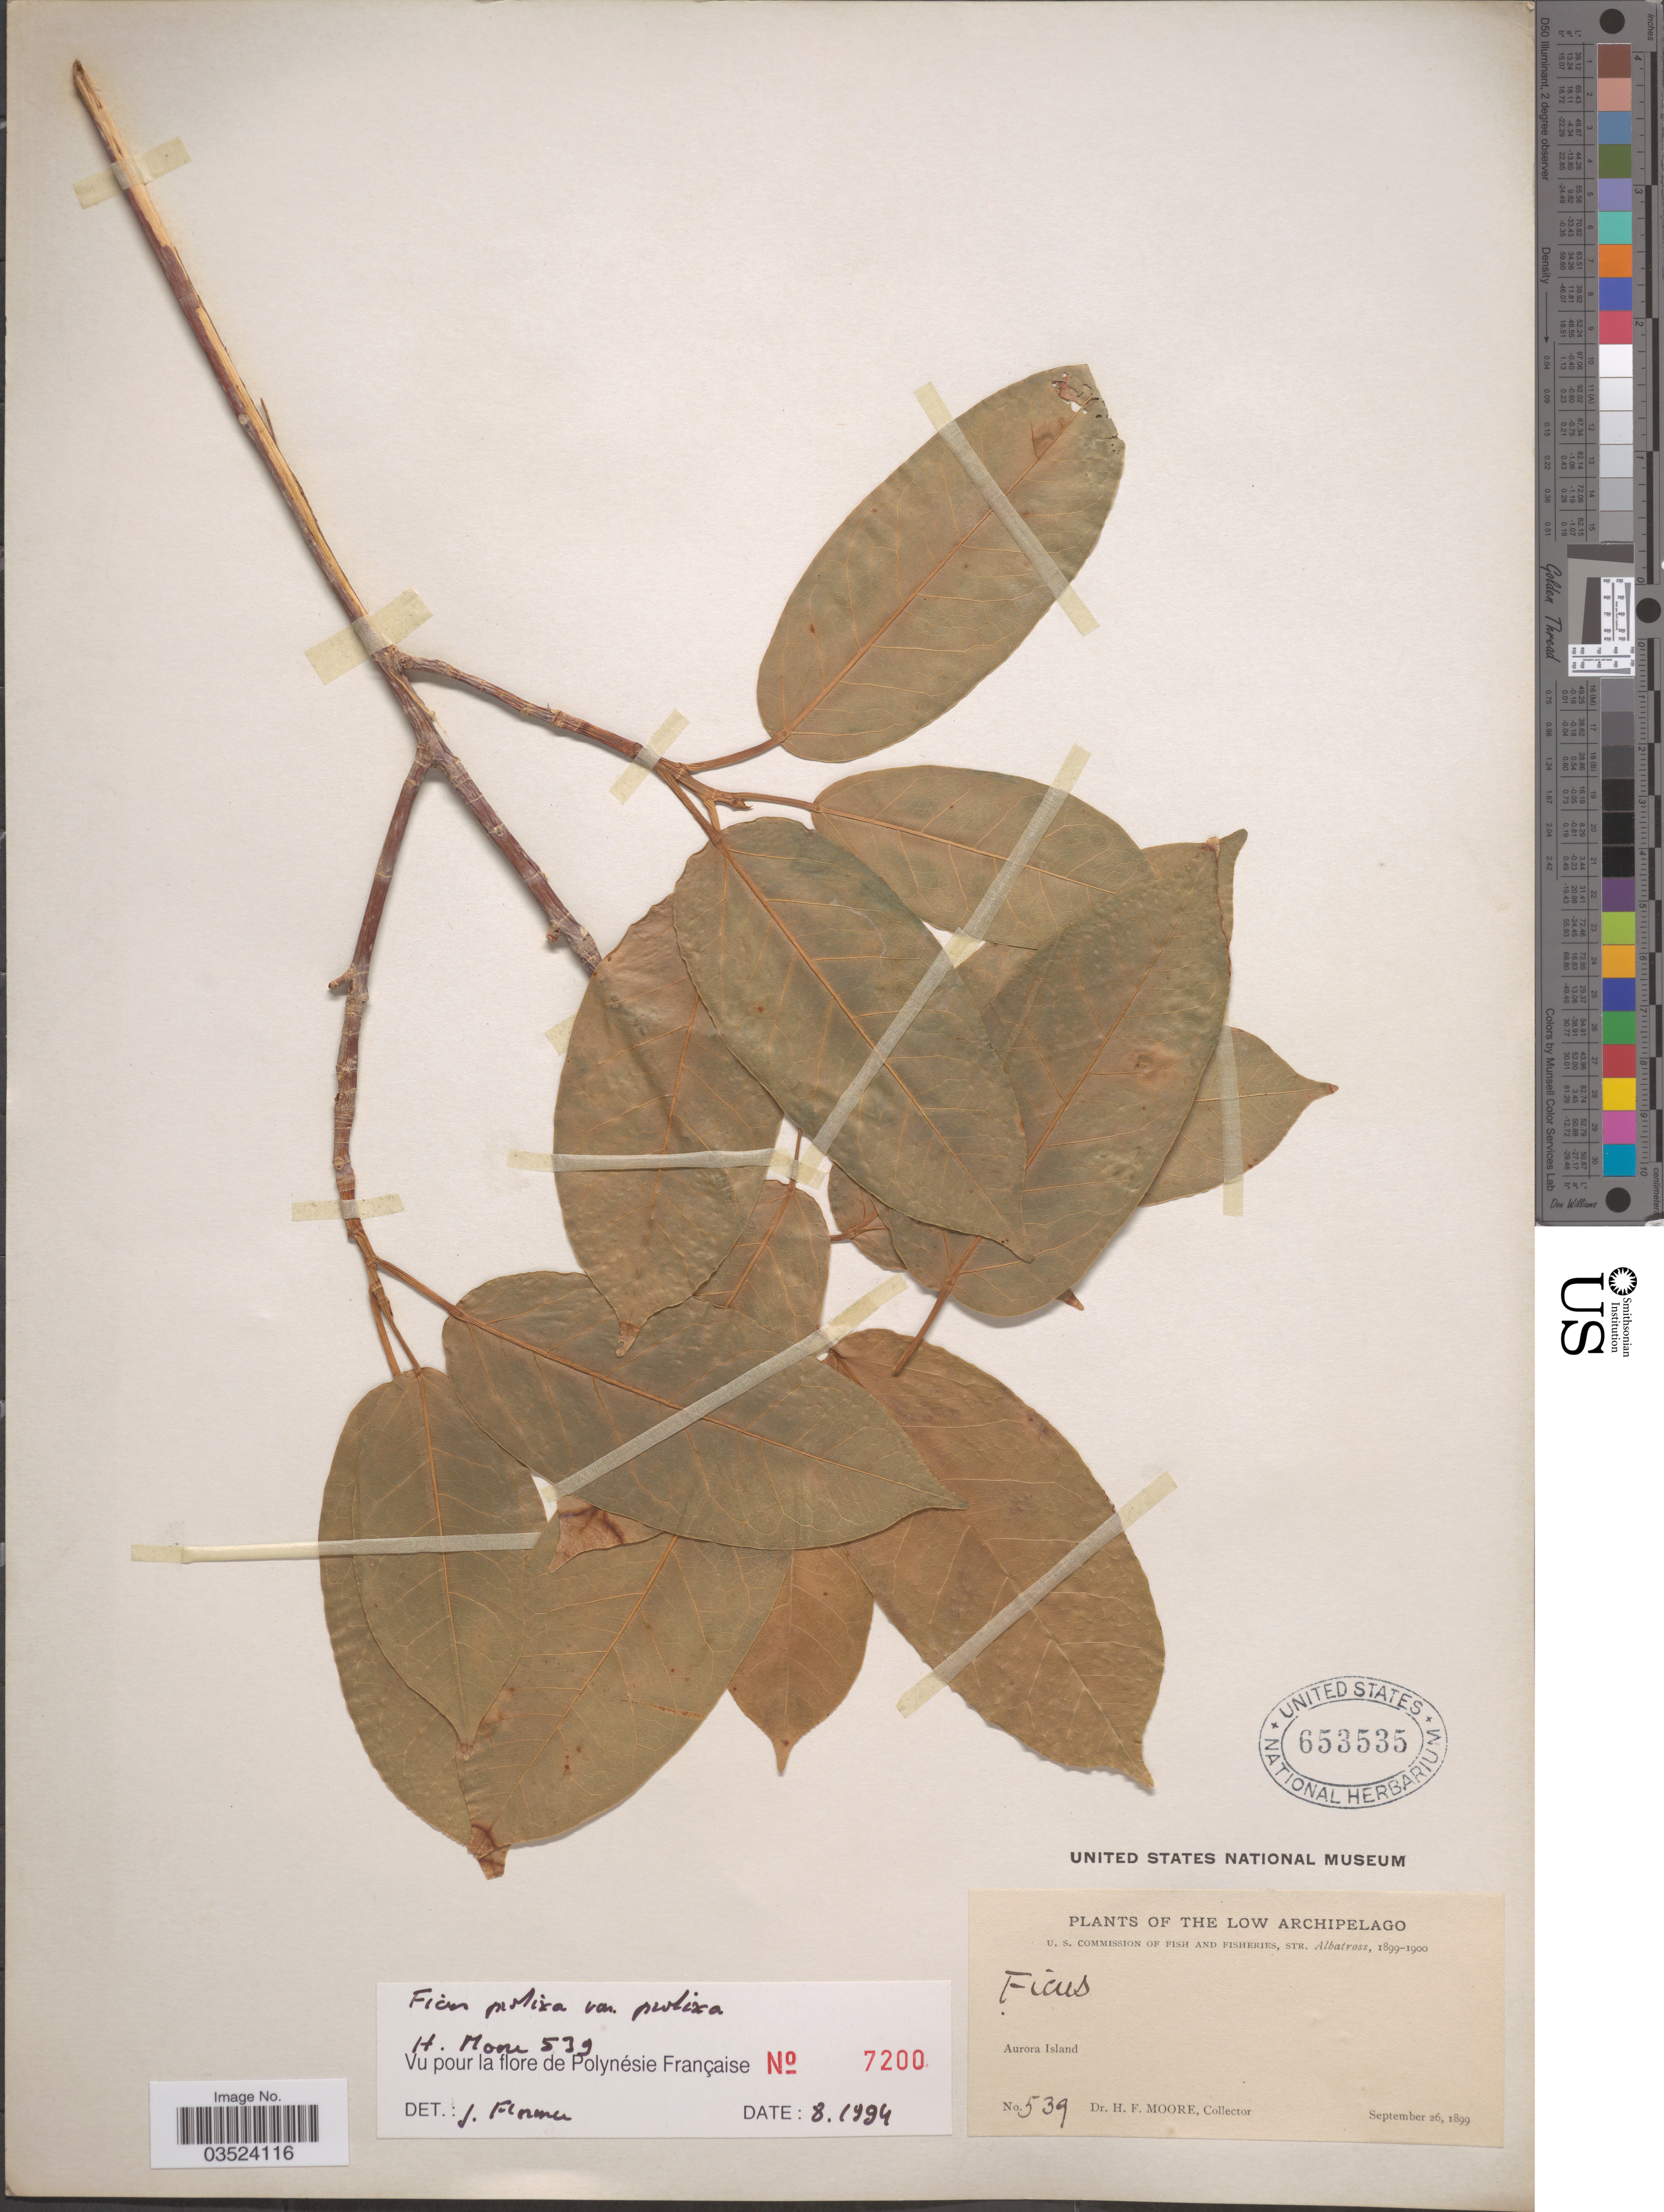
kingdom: Plantae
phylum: Tracheophyta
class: Magnoliopsida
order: Rosales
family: Moraceae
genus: Ficus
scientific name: Ficus prolixa var. prolixa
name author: G. Forst.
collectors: H. F. Moore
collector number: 539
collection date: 1899-09-26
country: French Polynesia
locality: The Low Archipelago. Aurora Island.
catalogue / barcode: US 653535